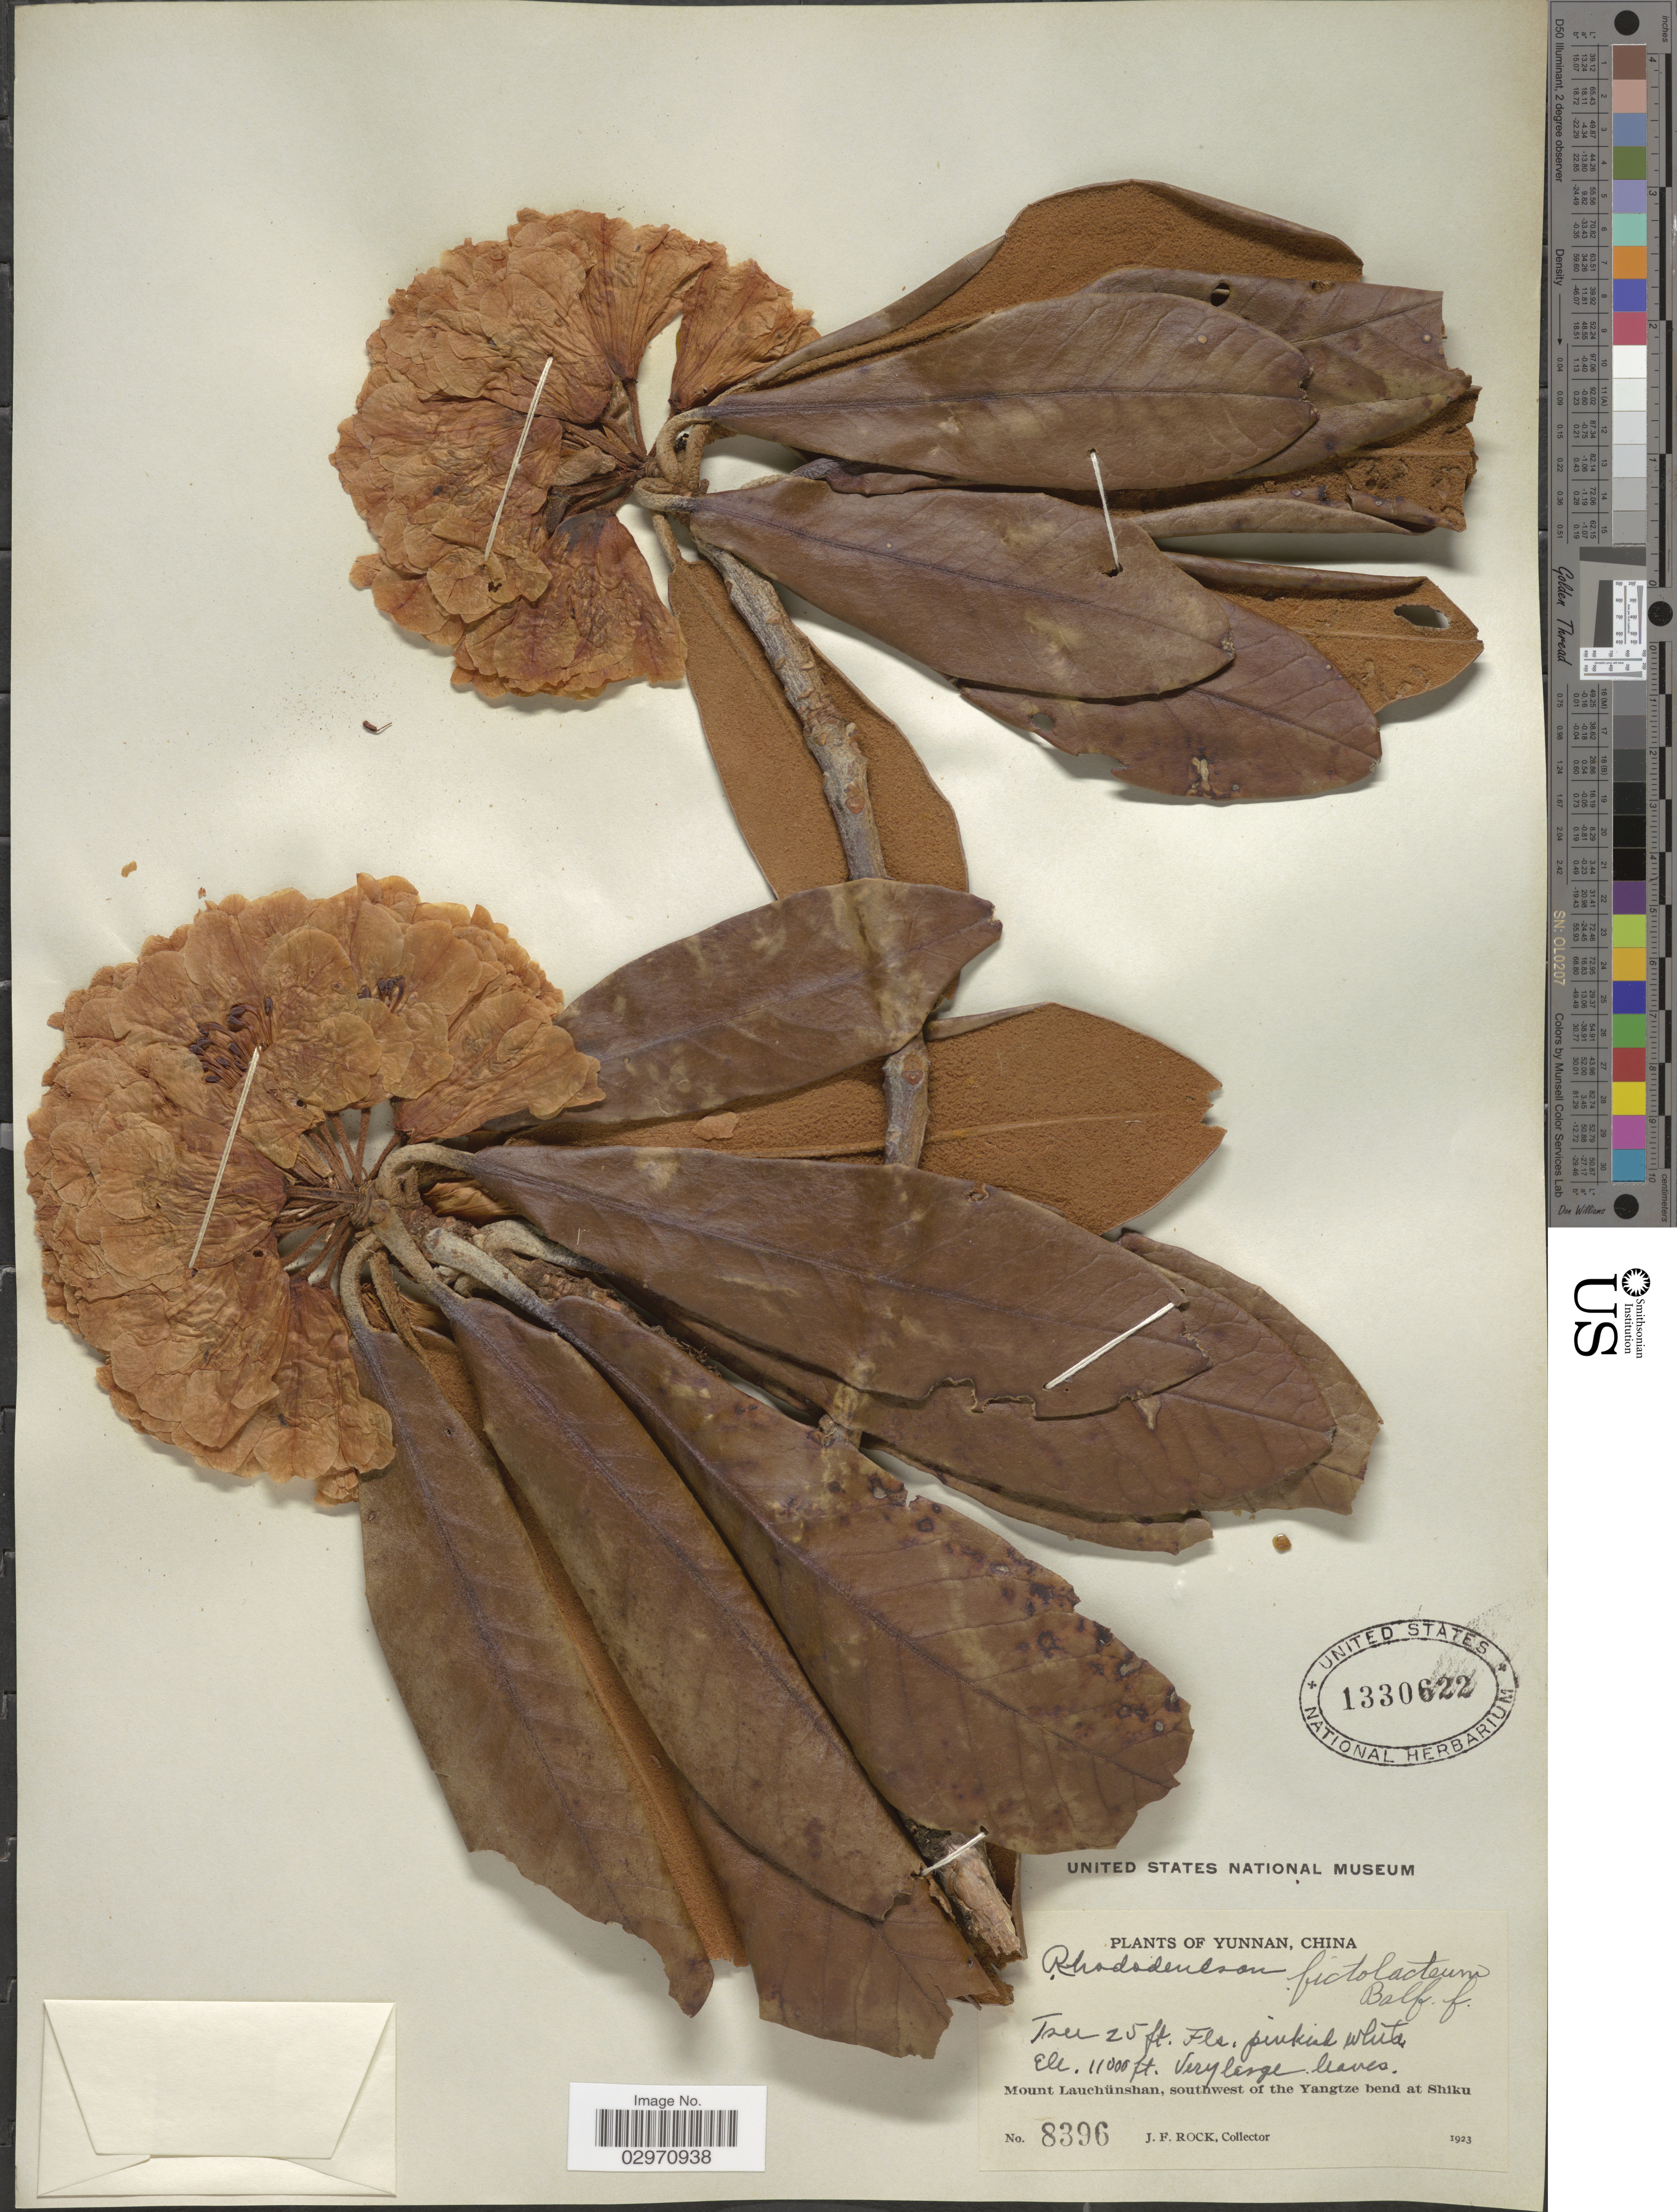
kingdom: Plantae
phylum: Tracheophyta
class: Magnoliopsida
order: Ericales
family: Ericaceae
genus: Rhododendron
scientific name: Rhododendron fictolacteum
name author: Balf. f.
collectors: J. Rock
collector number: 8396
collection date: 1923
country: China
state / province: Yunnan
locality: Mount Lauchünshan, southwest of the Yangtze bend at Shiku.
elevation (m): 3353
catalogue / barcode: US 1330622